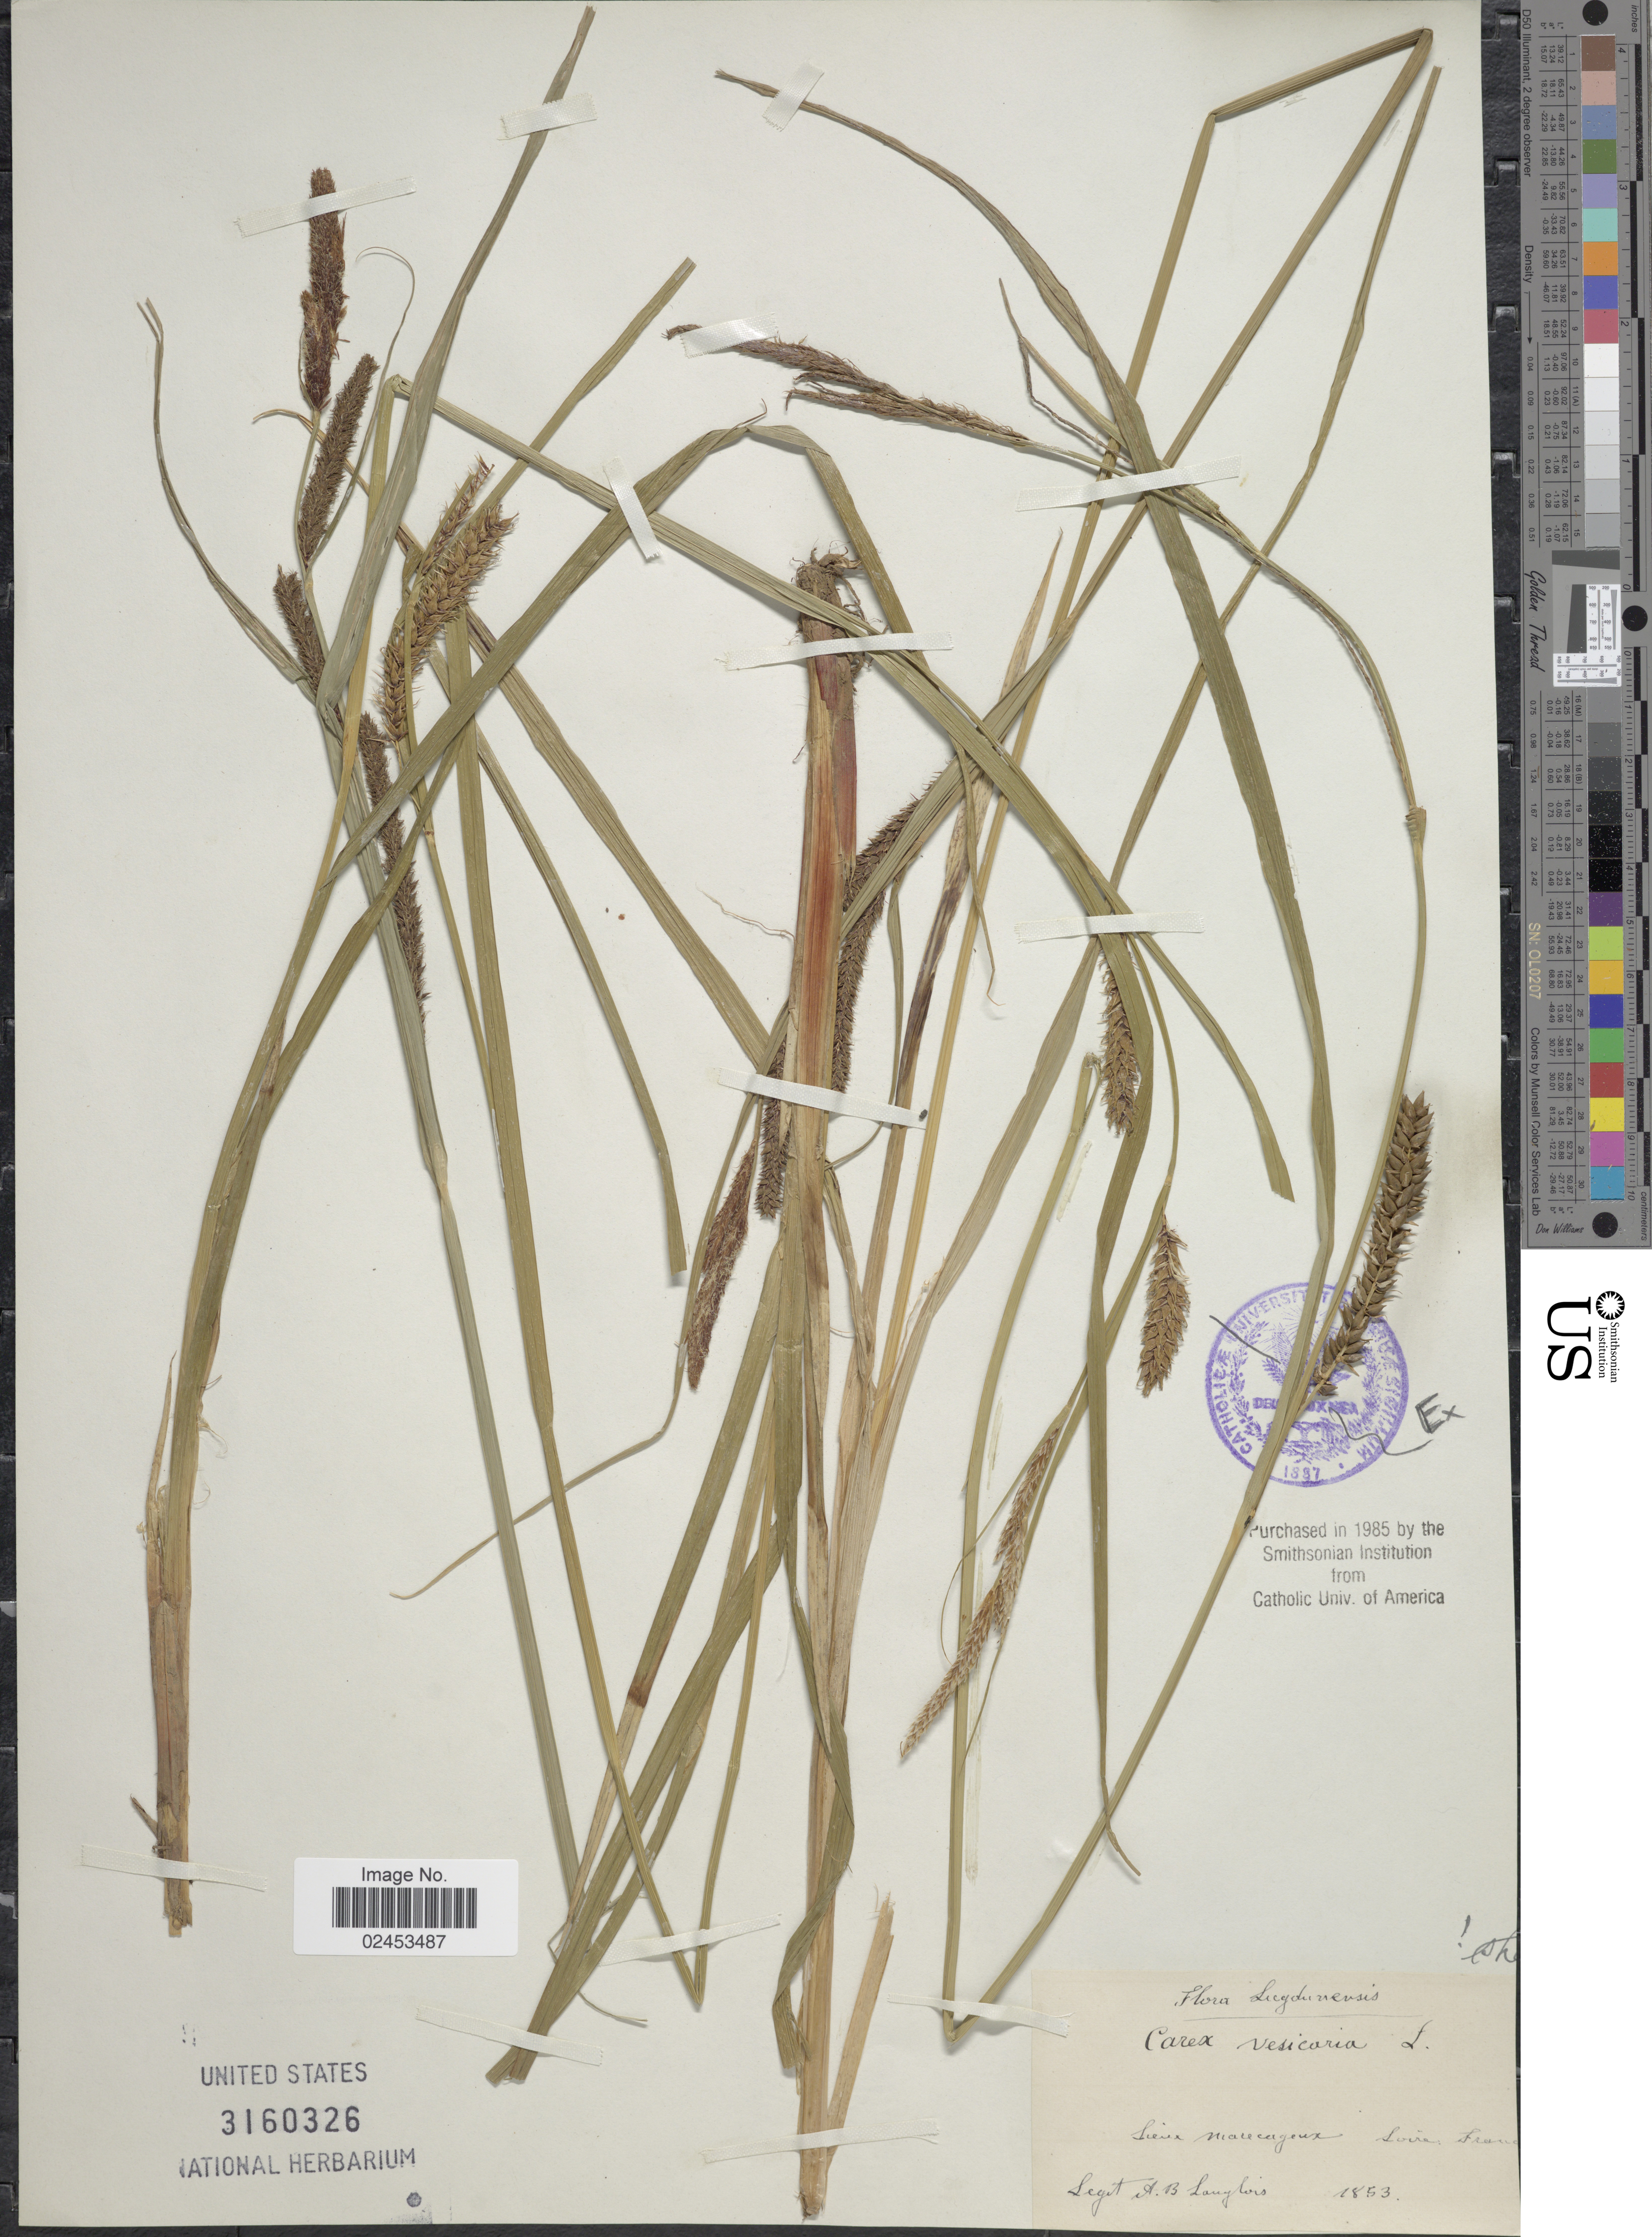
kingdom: Plantae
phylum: Tracheophyta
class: Liliopsida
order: Poales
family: Cyperaceae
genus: Carex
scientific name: Carex vesicaria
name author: L.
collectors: A. Langlois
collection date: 1853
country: France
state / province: Auvergne-Rhône-Alpes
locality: Lugdunensis, Sieux [illegible text], Loire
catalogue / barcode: US 3160326